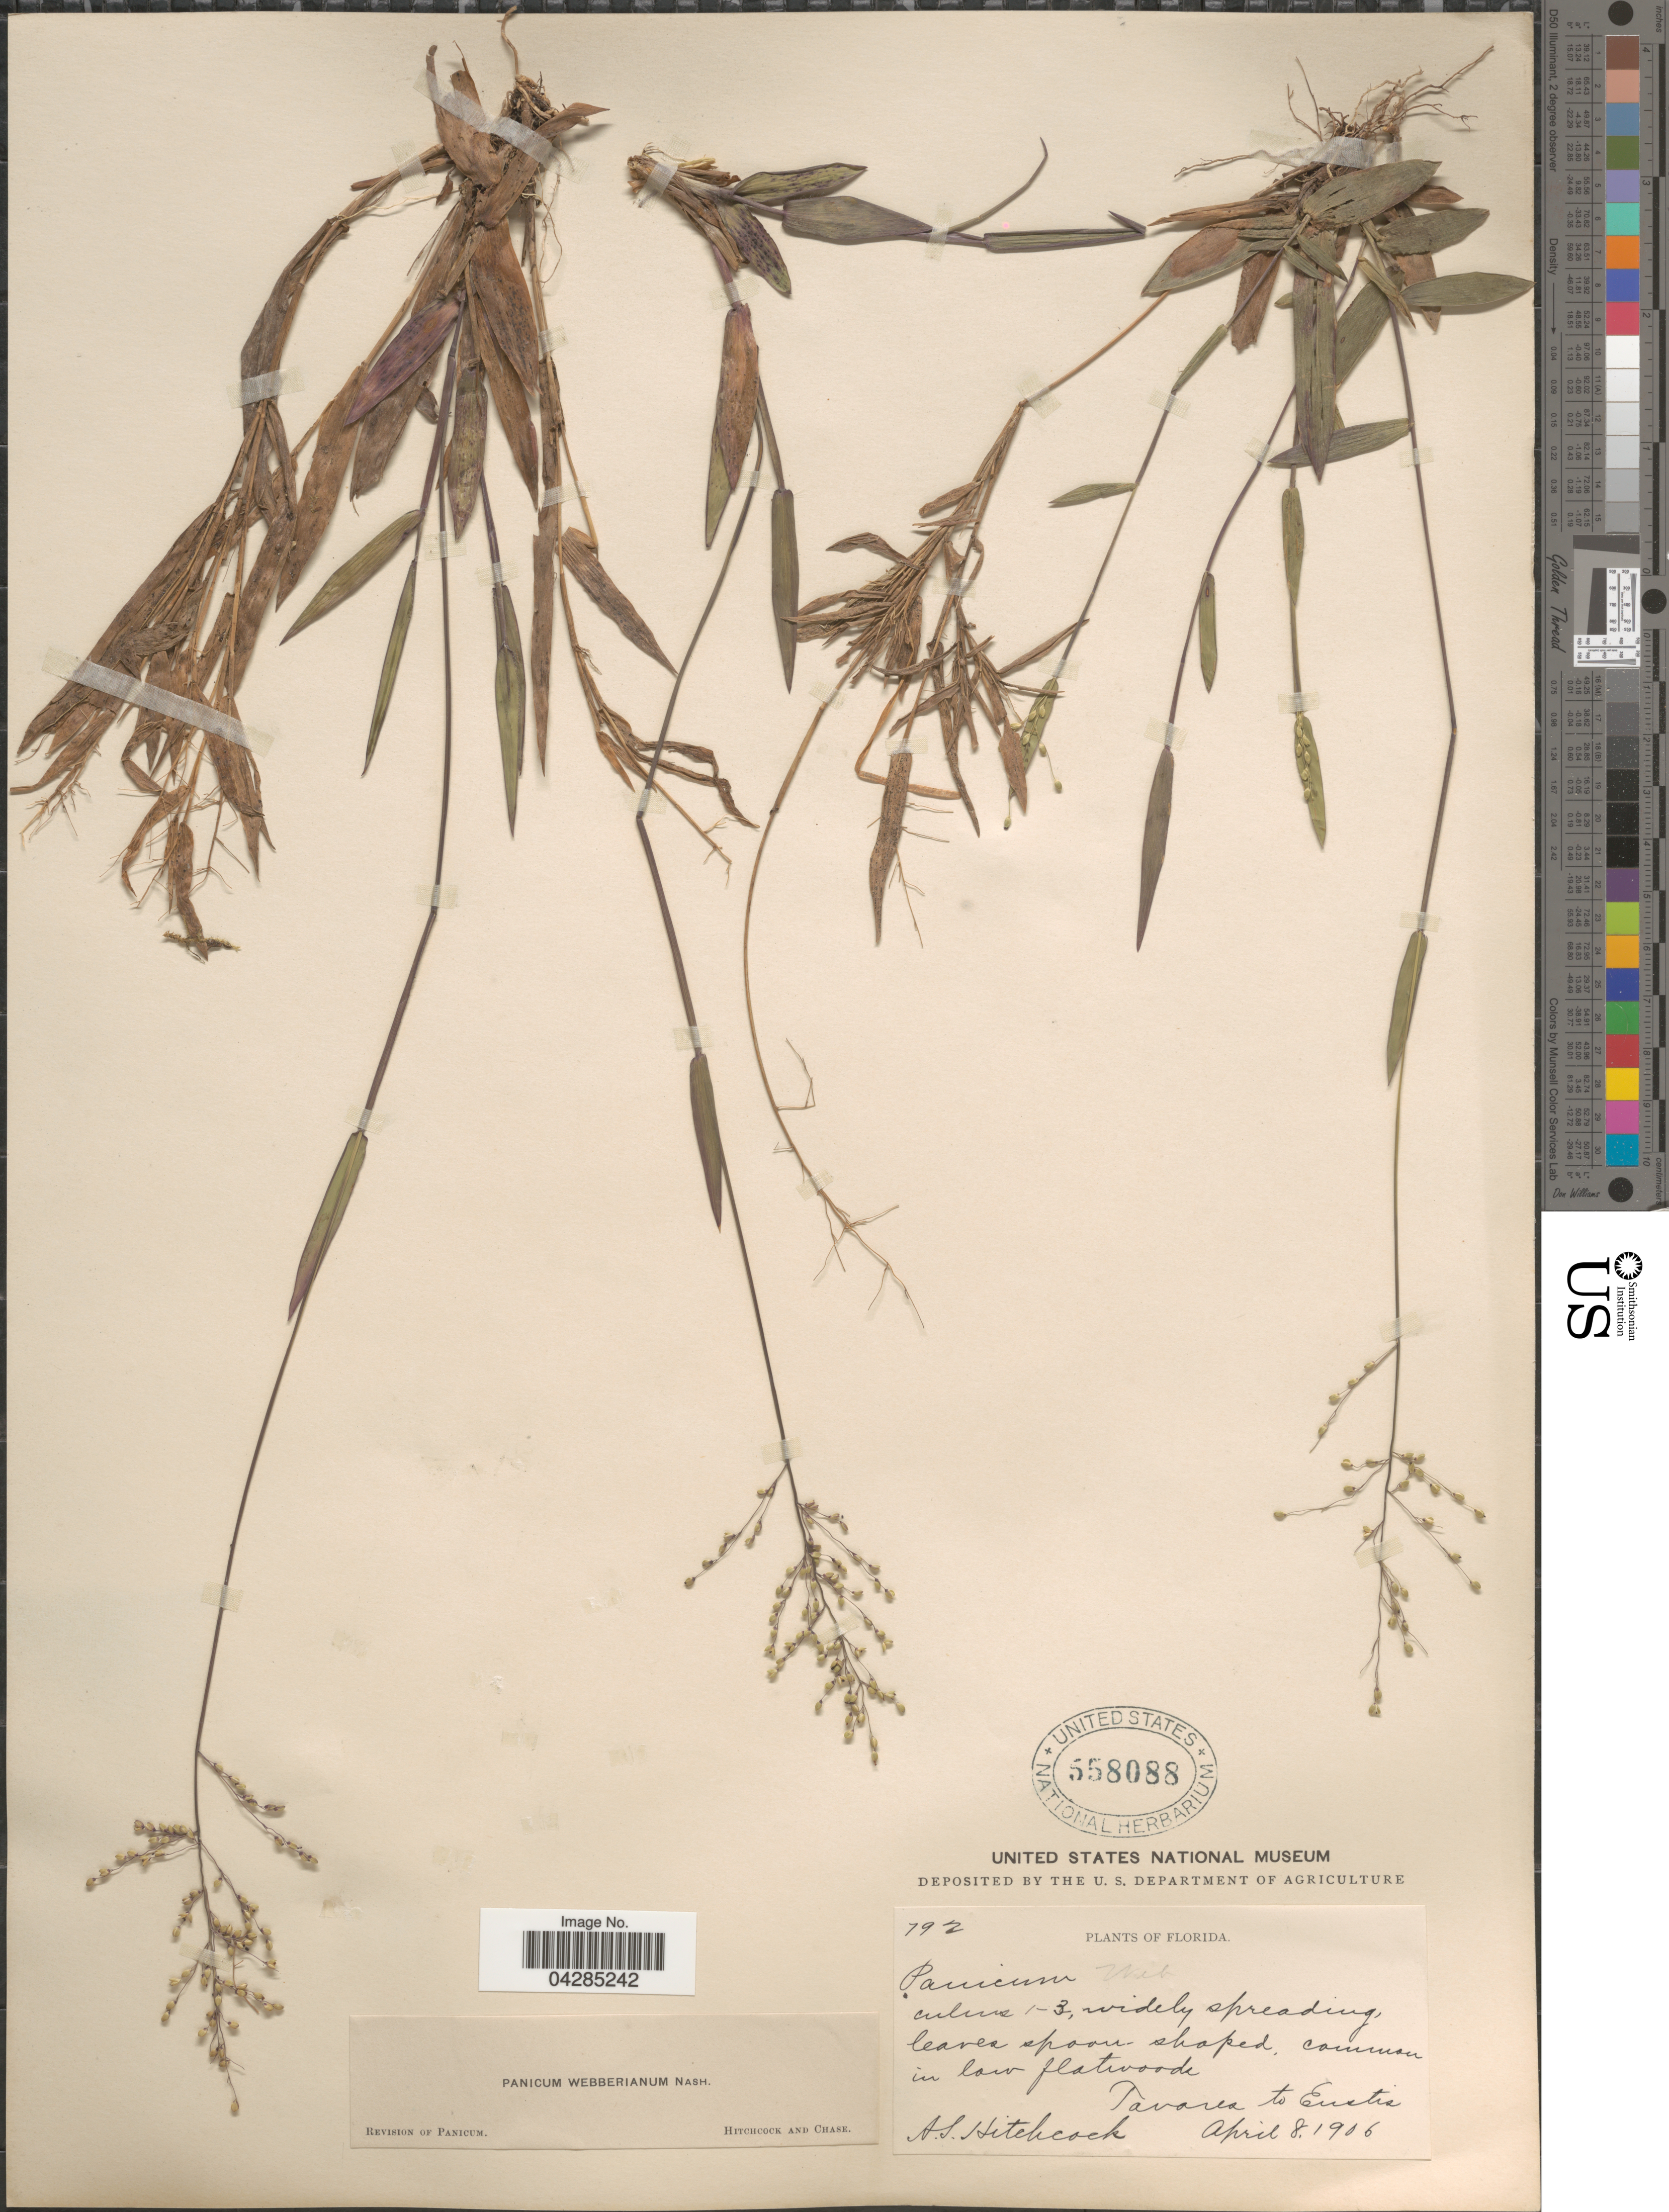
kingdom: Plantae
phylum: Tracheophyta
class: Liliopsida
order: Poales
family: Poaceae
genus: Dichanthelium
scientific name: Dichanthelium portoricense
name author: (Desv. ex Ham.) B.F. Hansen & Wunderlin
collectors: A. S. Hitchcock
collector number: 792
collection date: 1906-04-08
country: United States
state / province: Florida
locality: Common in low flatwoods. Tavares to Eustis.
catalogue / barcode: US 558088